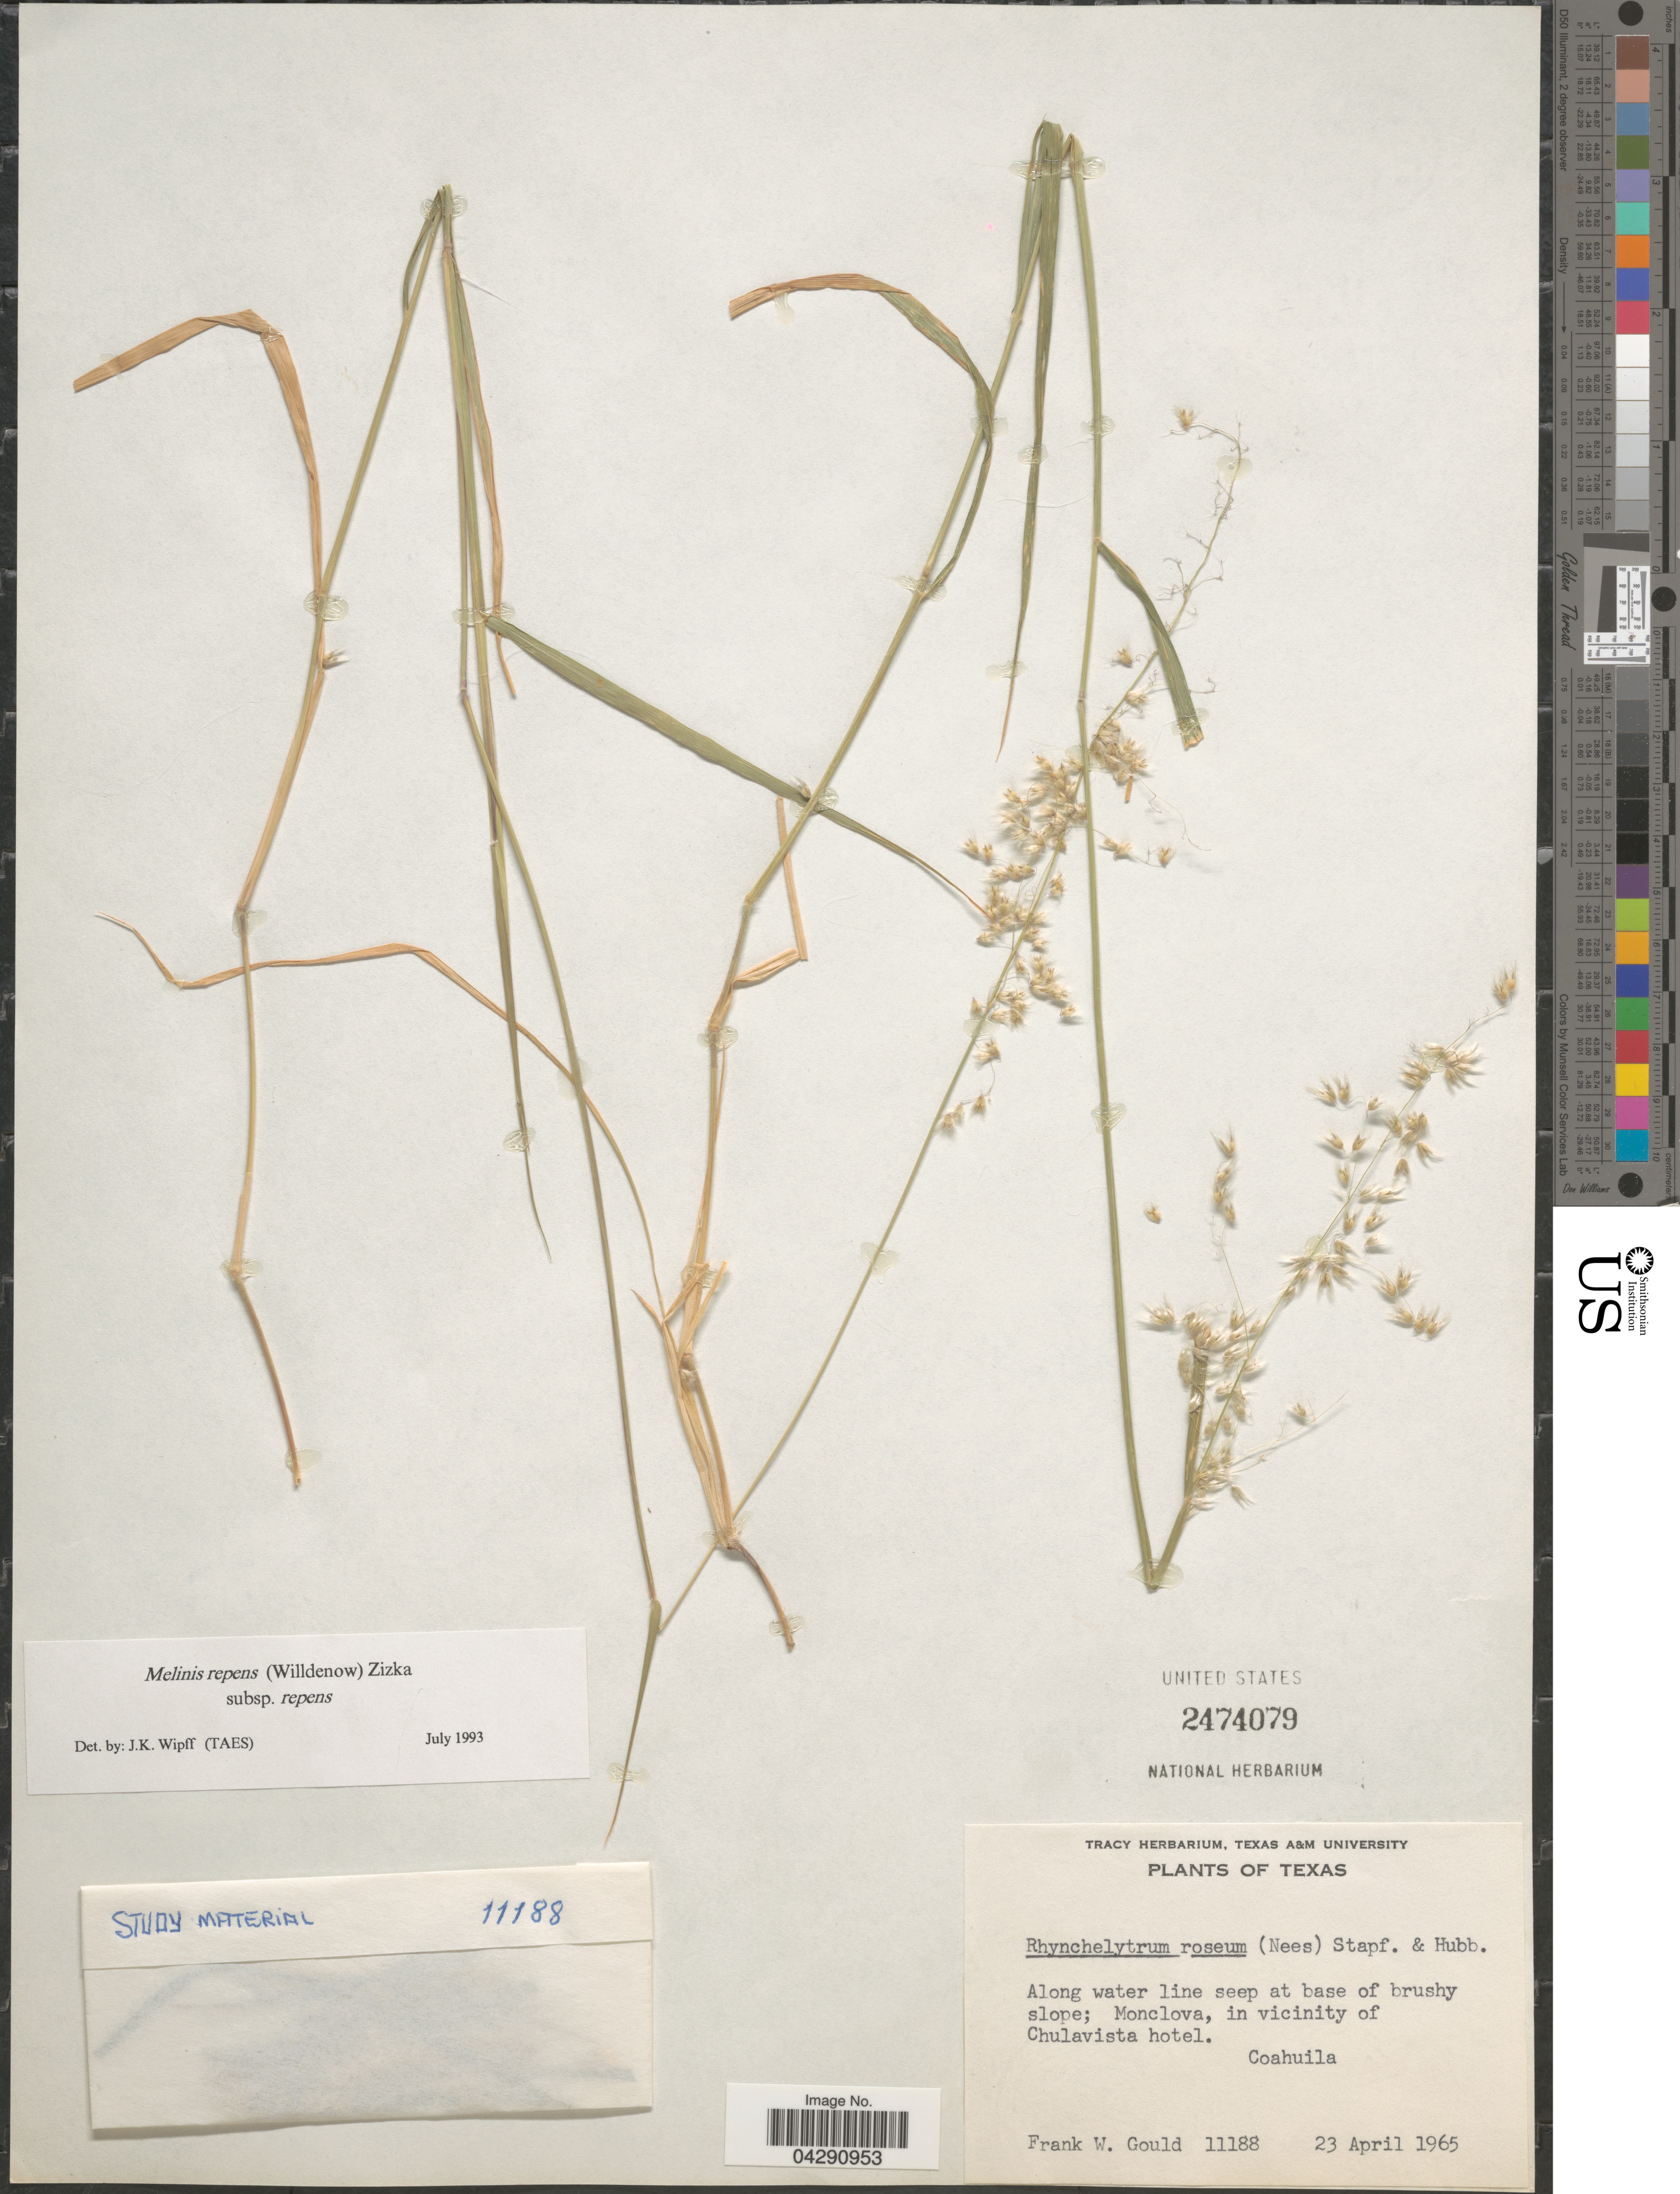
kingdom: Plantae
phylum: Tracheophyta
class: Liliopsida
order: Poales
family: Poaceae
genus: Melinis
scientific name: Melinis repens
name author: (Willd.) Zizka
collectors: F. W. Gould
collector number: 11188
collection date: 1965-04-23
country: United States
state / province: Texas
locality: Along water line seep at base of brushy slope; Monclova, in vicinity of Chulavista hotel. Coahuila.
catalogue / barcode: US 2474079